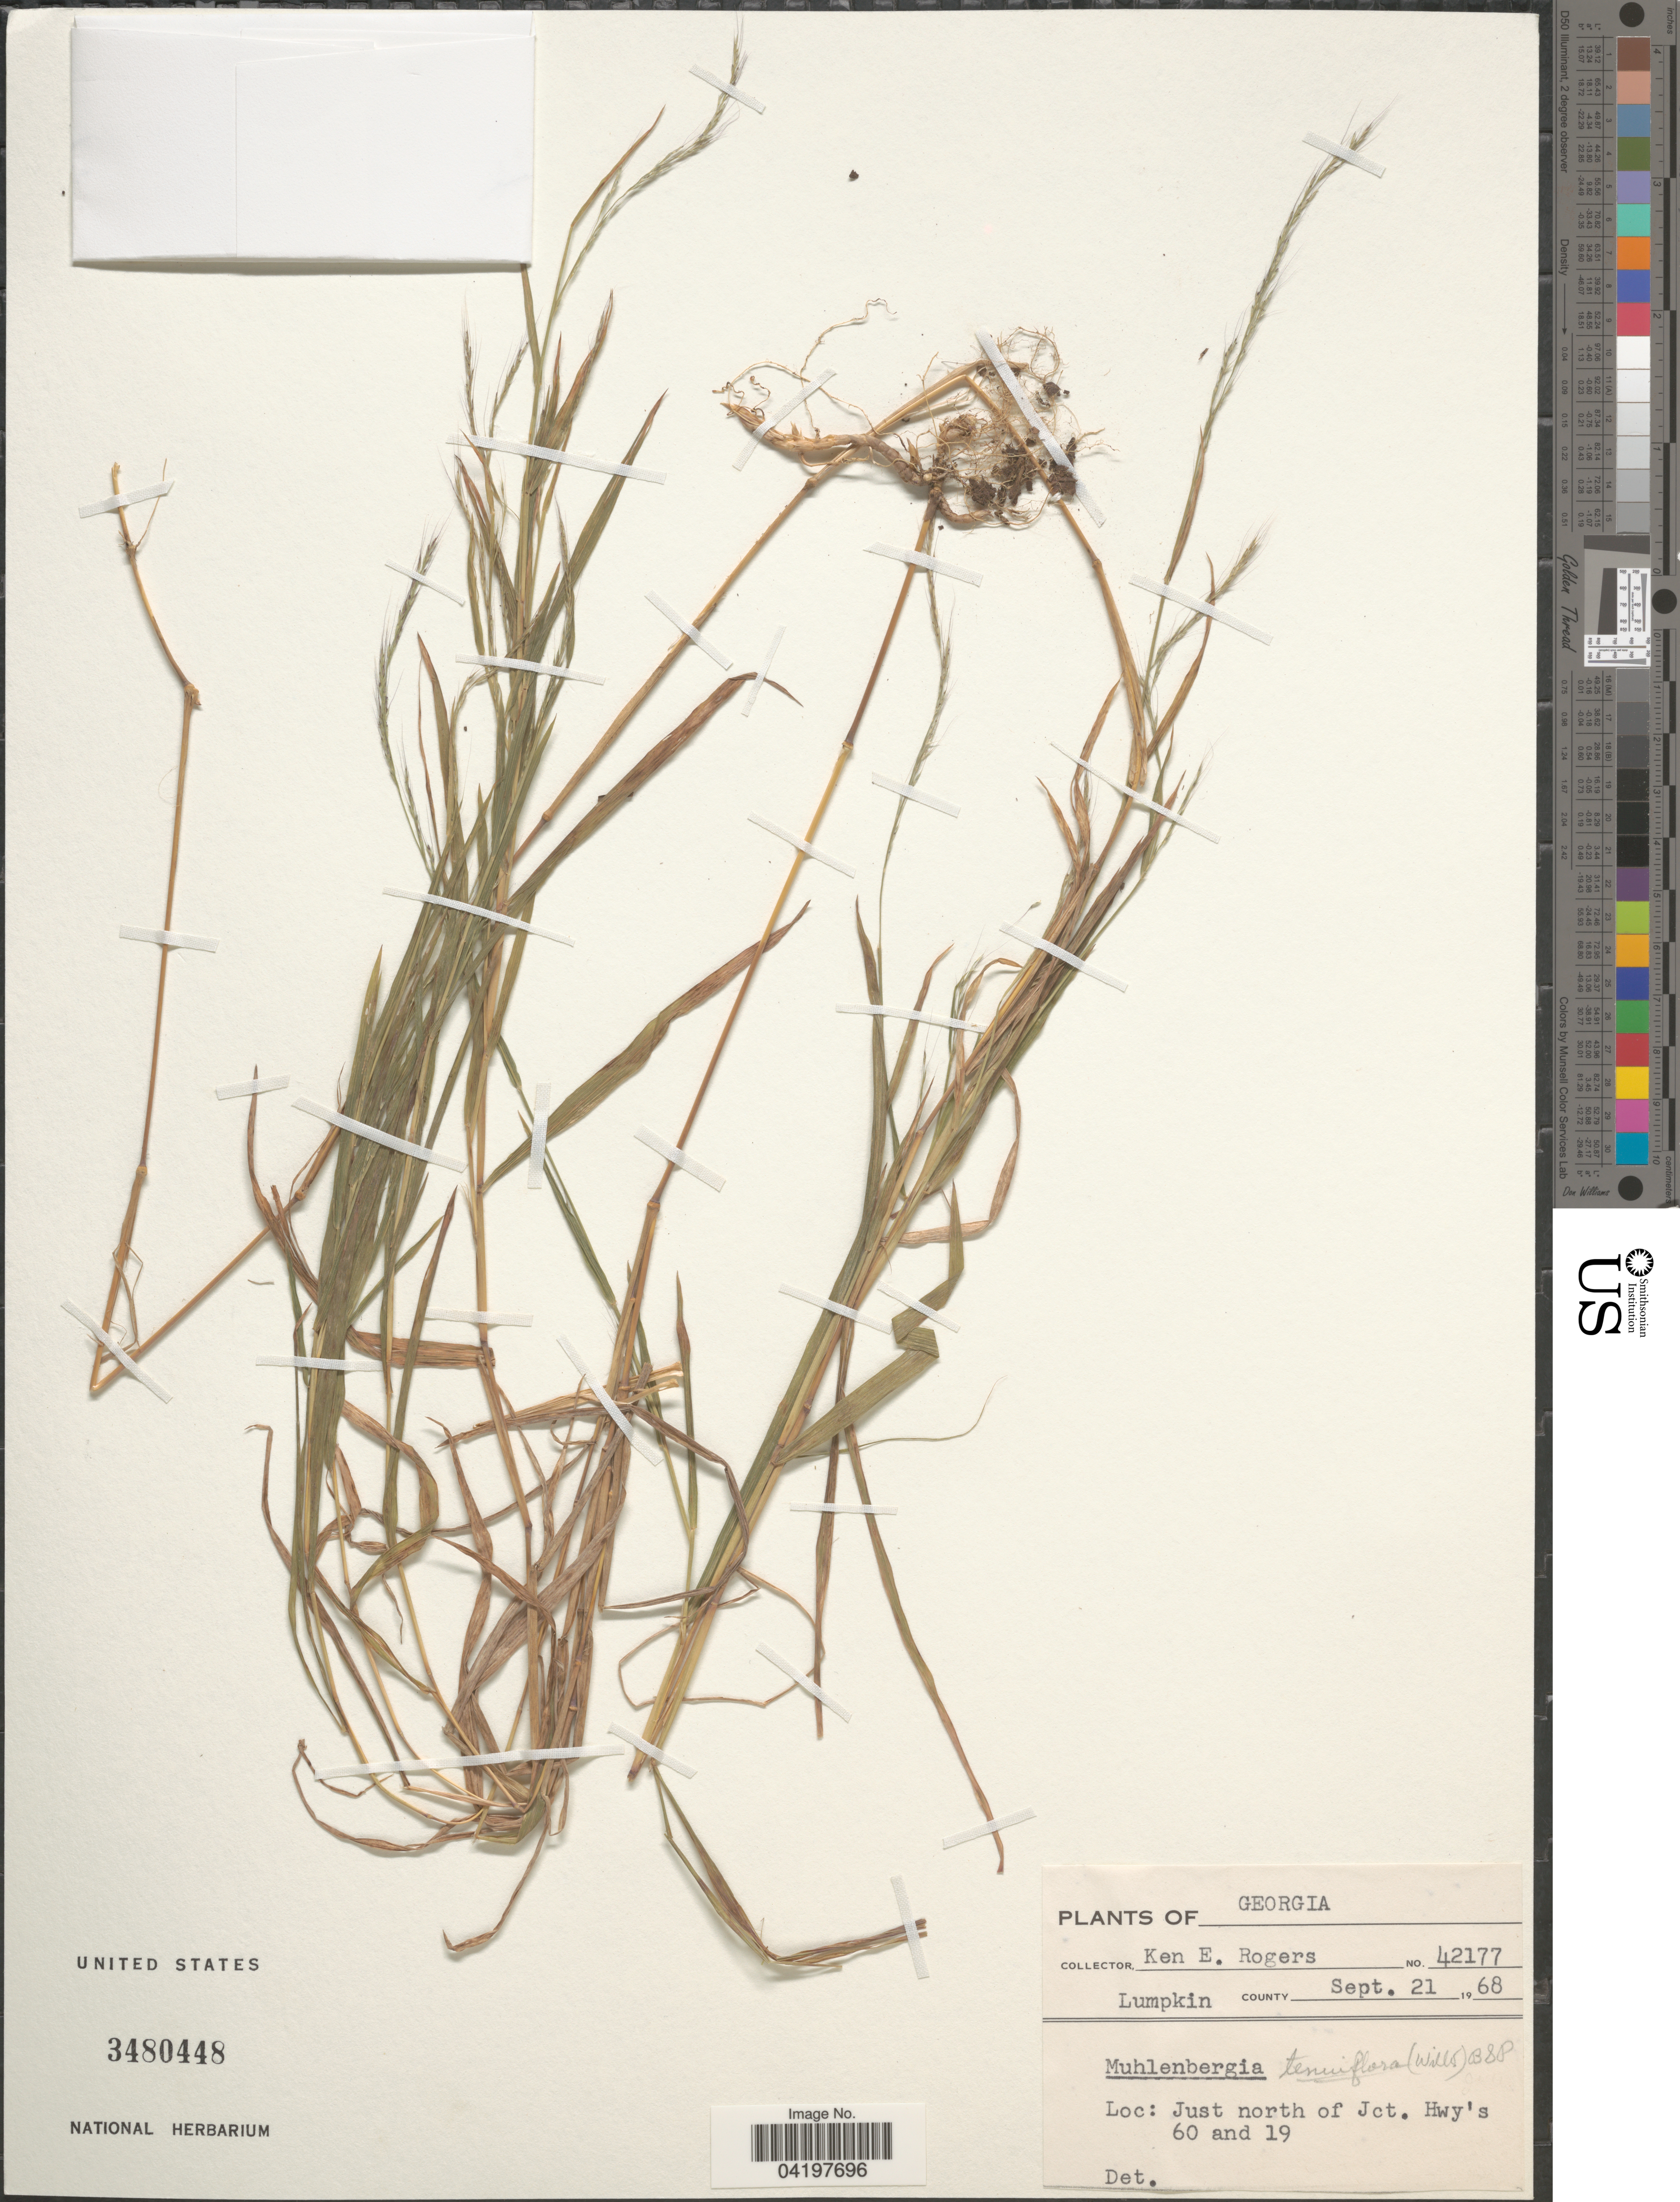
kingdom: Plantae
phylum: Tracheophyta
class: Liliopsida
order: Poales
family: Poaceae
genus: Muhlenbergia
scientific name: Muhlenbergia tenuiflora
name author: (Willd.) Britton, Stearns & Poggenb.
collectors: K. Rogers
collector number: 42177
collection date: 1968-09-21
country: United States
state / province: Georgia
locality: Lumpkin County. Just north of Jct. Hwy's 60 and 19.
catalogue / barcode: US 3480448